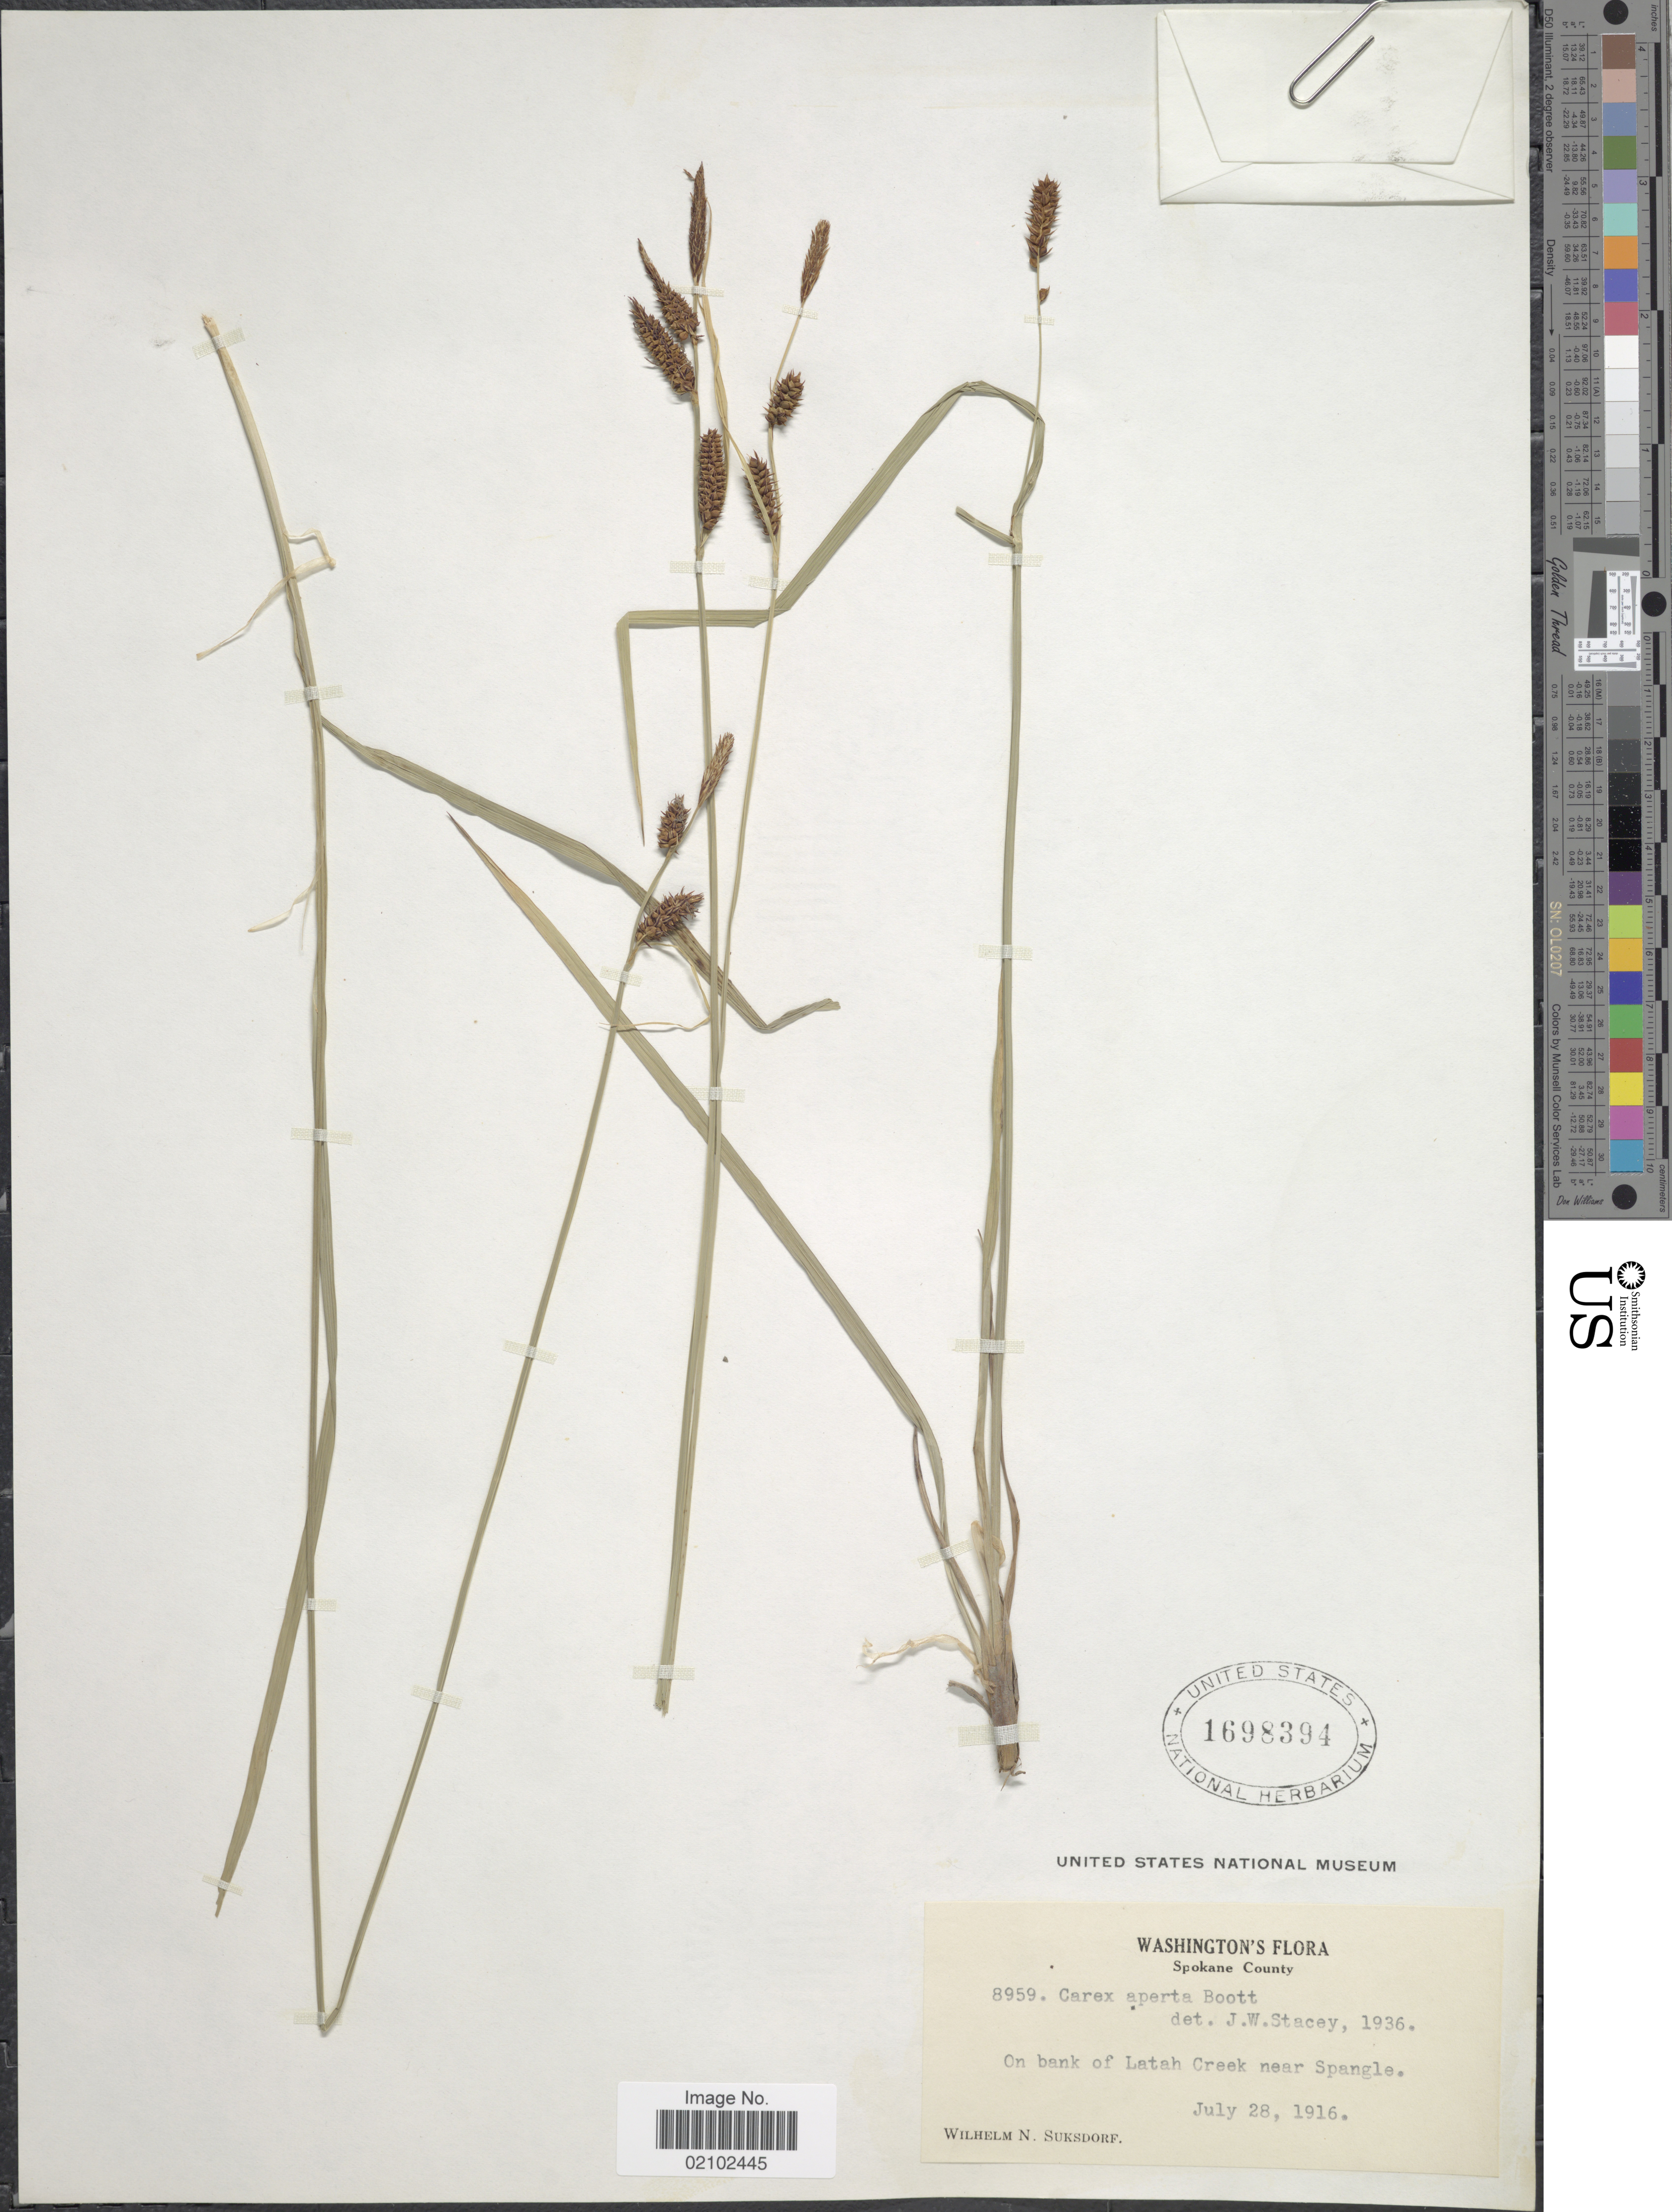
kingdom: Plantae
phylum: Tracheophyta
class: Liliopsida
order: Poales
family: Cyperaceae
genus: Carex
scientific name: Carex aperta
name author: Boott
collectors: W. N. Suksdorf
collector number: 8959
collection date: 1916-07-28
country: United States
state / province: Washington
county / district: Spokane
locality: Spokane County, On a bank of Latah Creek near Spangle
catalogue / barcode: US 1698394